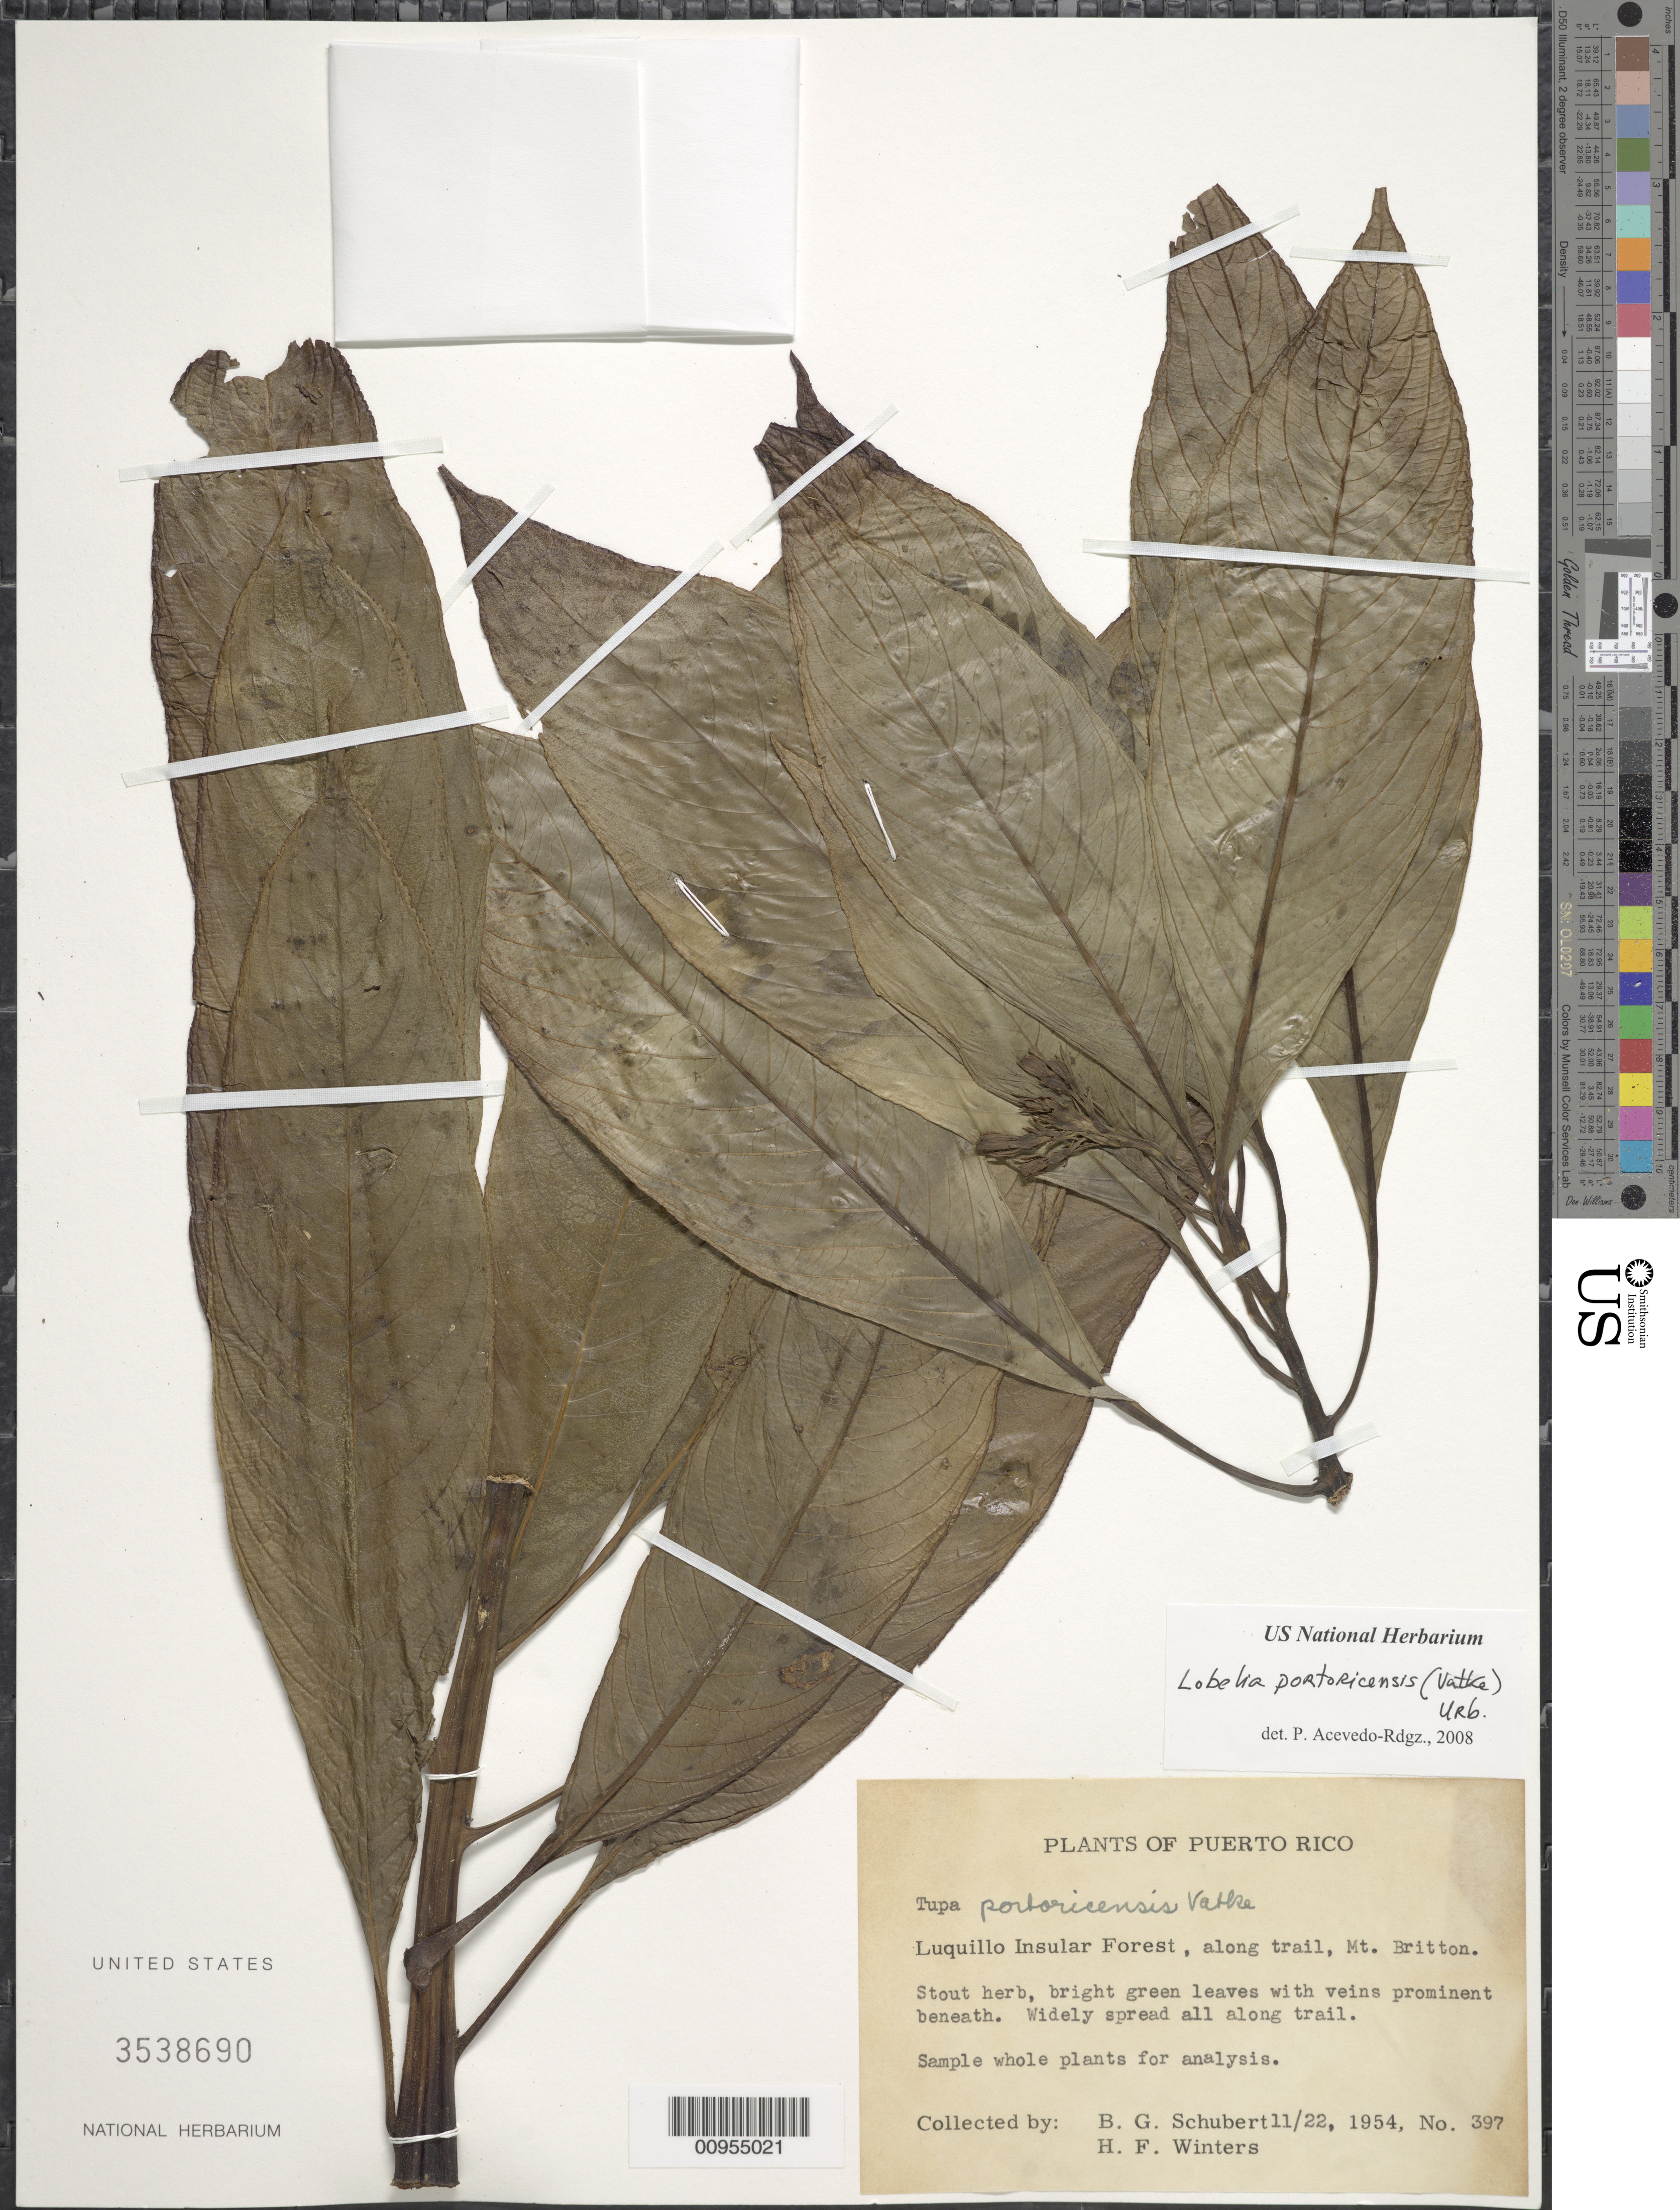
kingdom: Plantae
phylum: Tracheophyta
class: Magnoliopsida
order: Asterales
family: Campanulaceae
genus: Lobelia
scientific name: Lobelia portoricensis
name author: (Vatke) Urb.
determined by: Acevedo-Rodríguez, P., (BOT), Smithsonian Institution - National Museum of Natural History (UNITED STATES)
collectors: B. Schubert & H. Winters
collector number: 397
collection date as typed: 22 Nov 1954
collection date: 1954-11-22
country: Puerto Rico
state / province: Luquillo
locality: Luquillo Insular Forest; Mt. Britton.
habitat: Widely spread all along trail.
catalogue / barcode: US 3538690